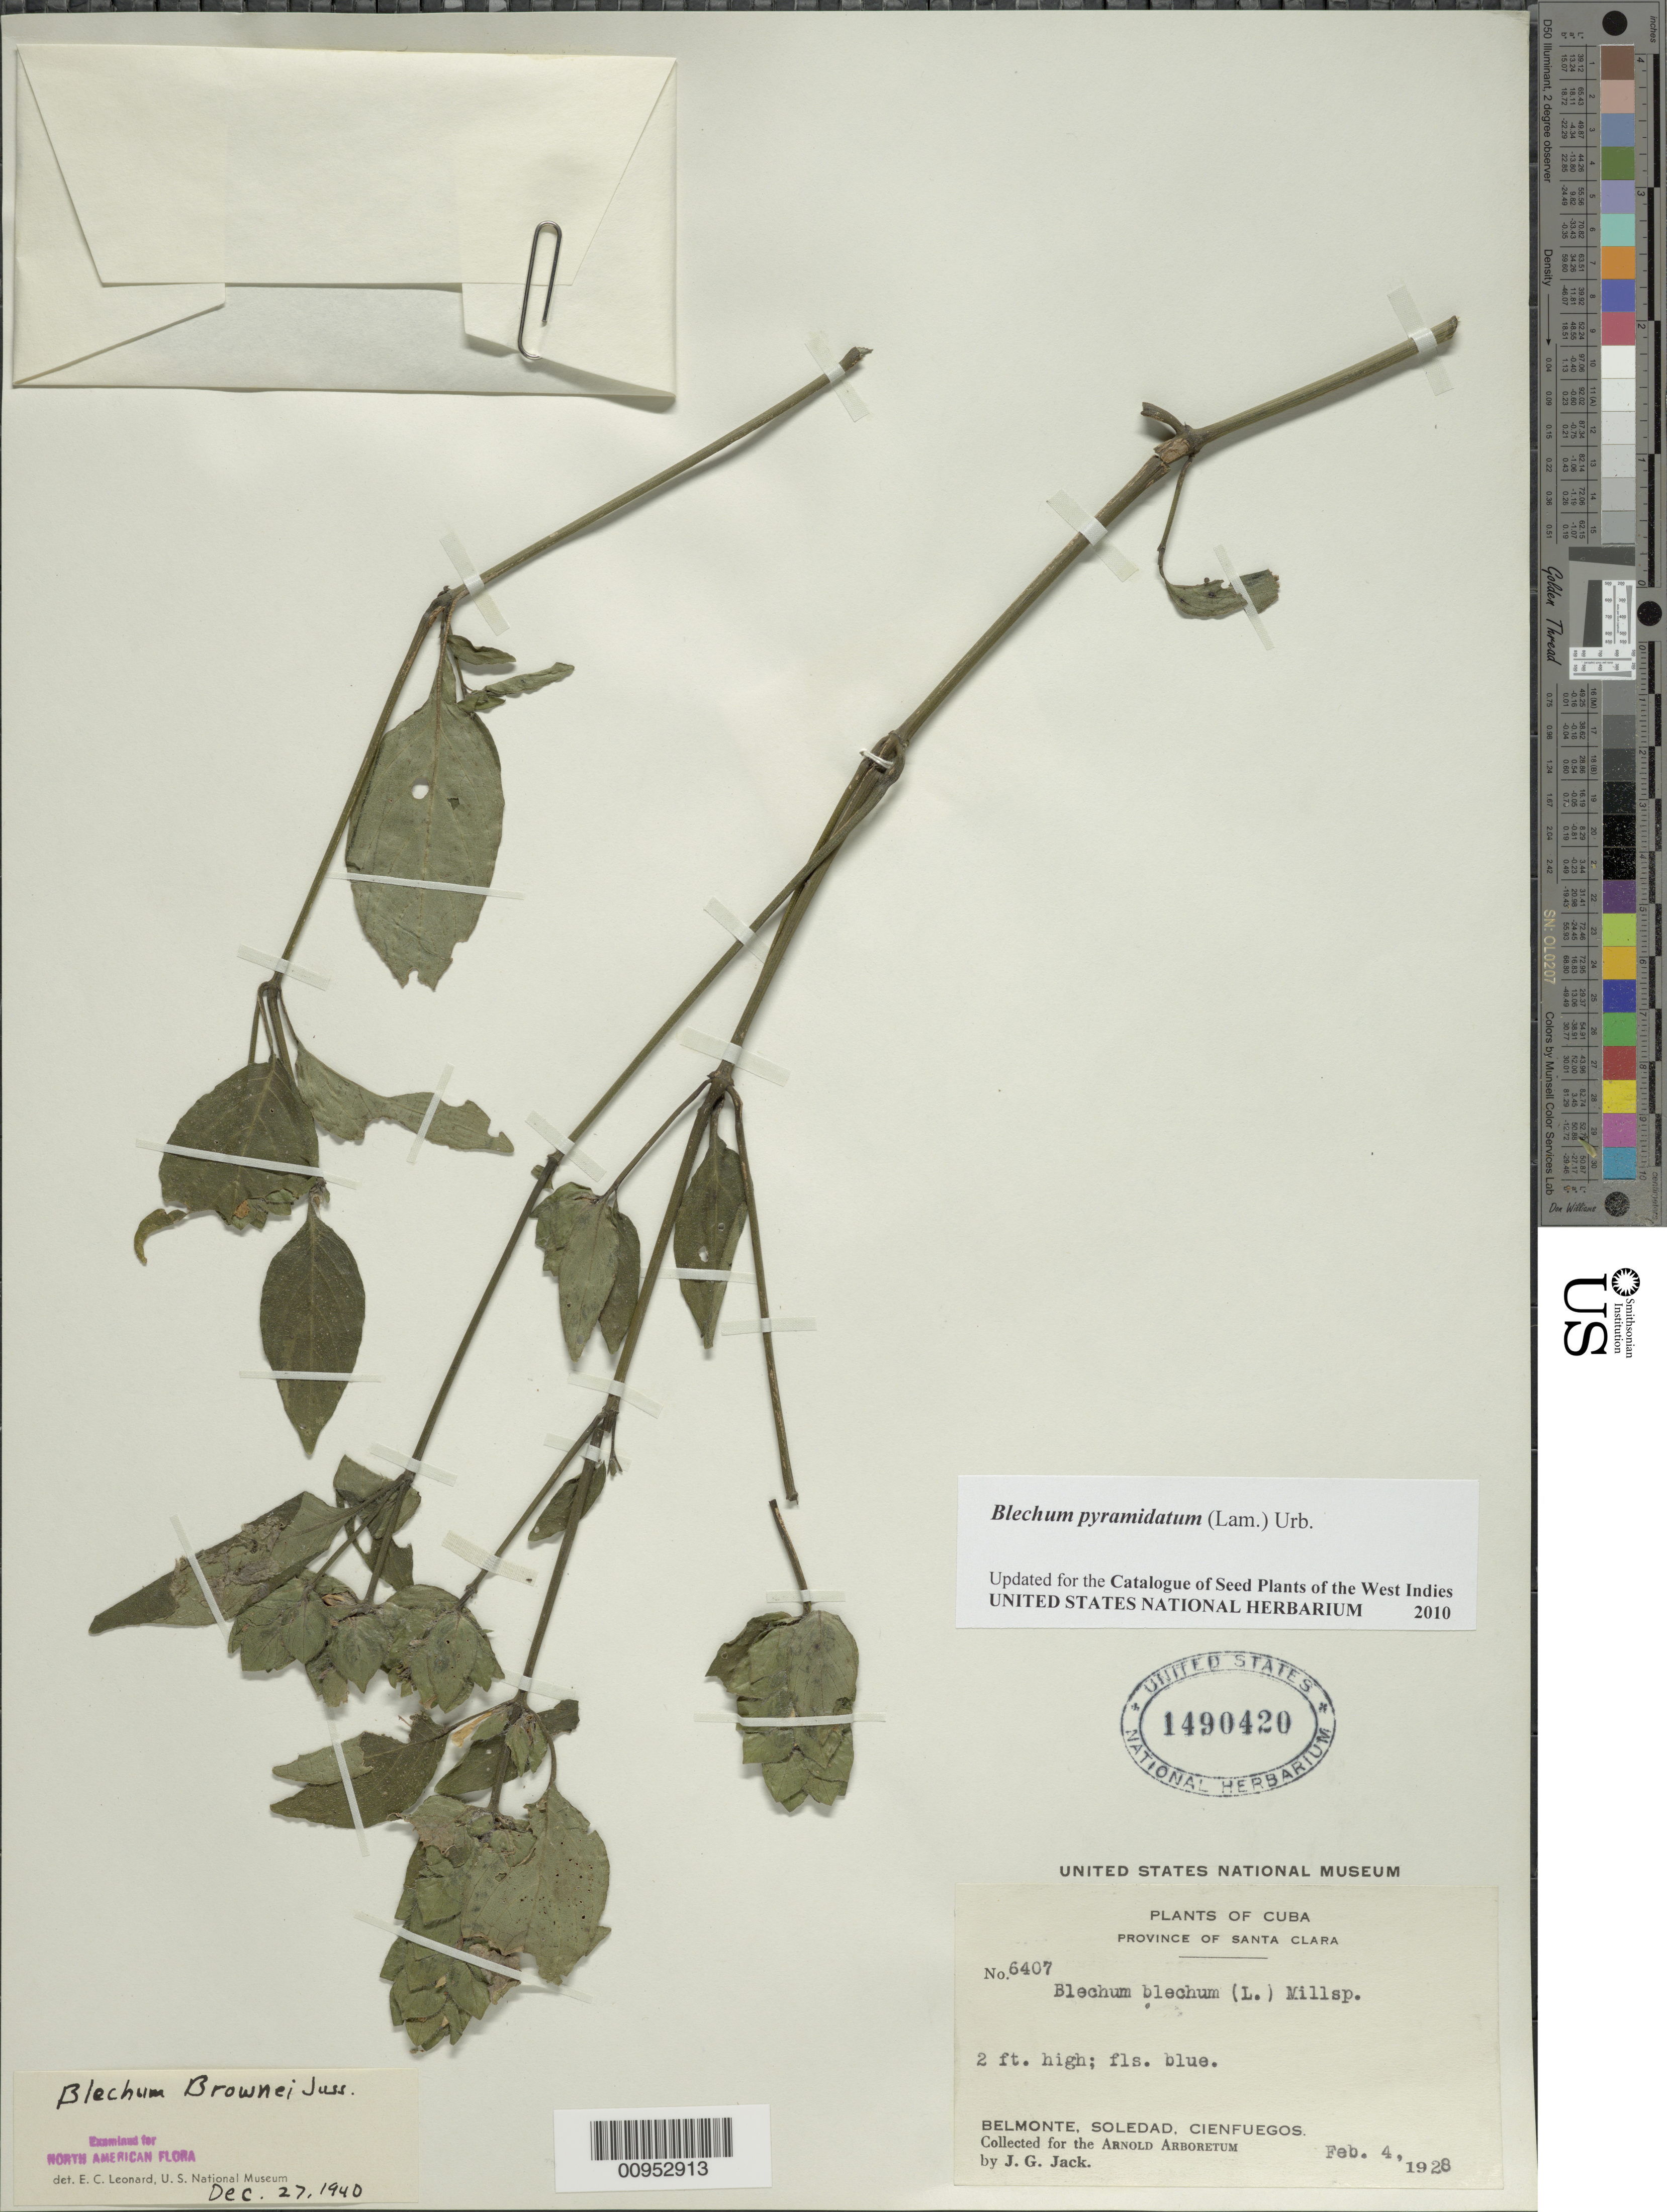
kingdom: Plantae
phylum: Tracheophyta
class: Magnoliopsida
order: Lamiales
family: Acanthaceae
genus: Blechum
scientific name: Blechum pyramidatum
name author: (Lam.) Urb.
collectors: J. G. Jack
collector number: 6407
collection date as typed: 04 Feb 1928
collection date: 1928-02-04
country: Cuba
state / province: Cienfuegos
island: Cuba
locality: Belmonte, Soledad, Cienfuegos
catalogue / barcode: US 1490420